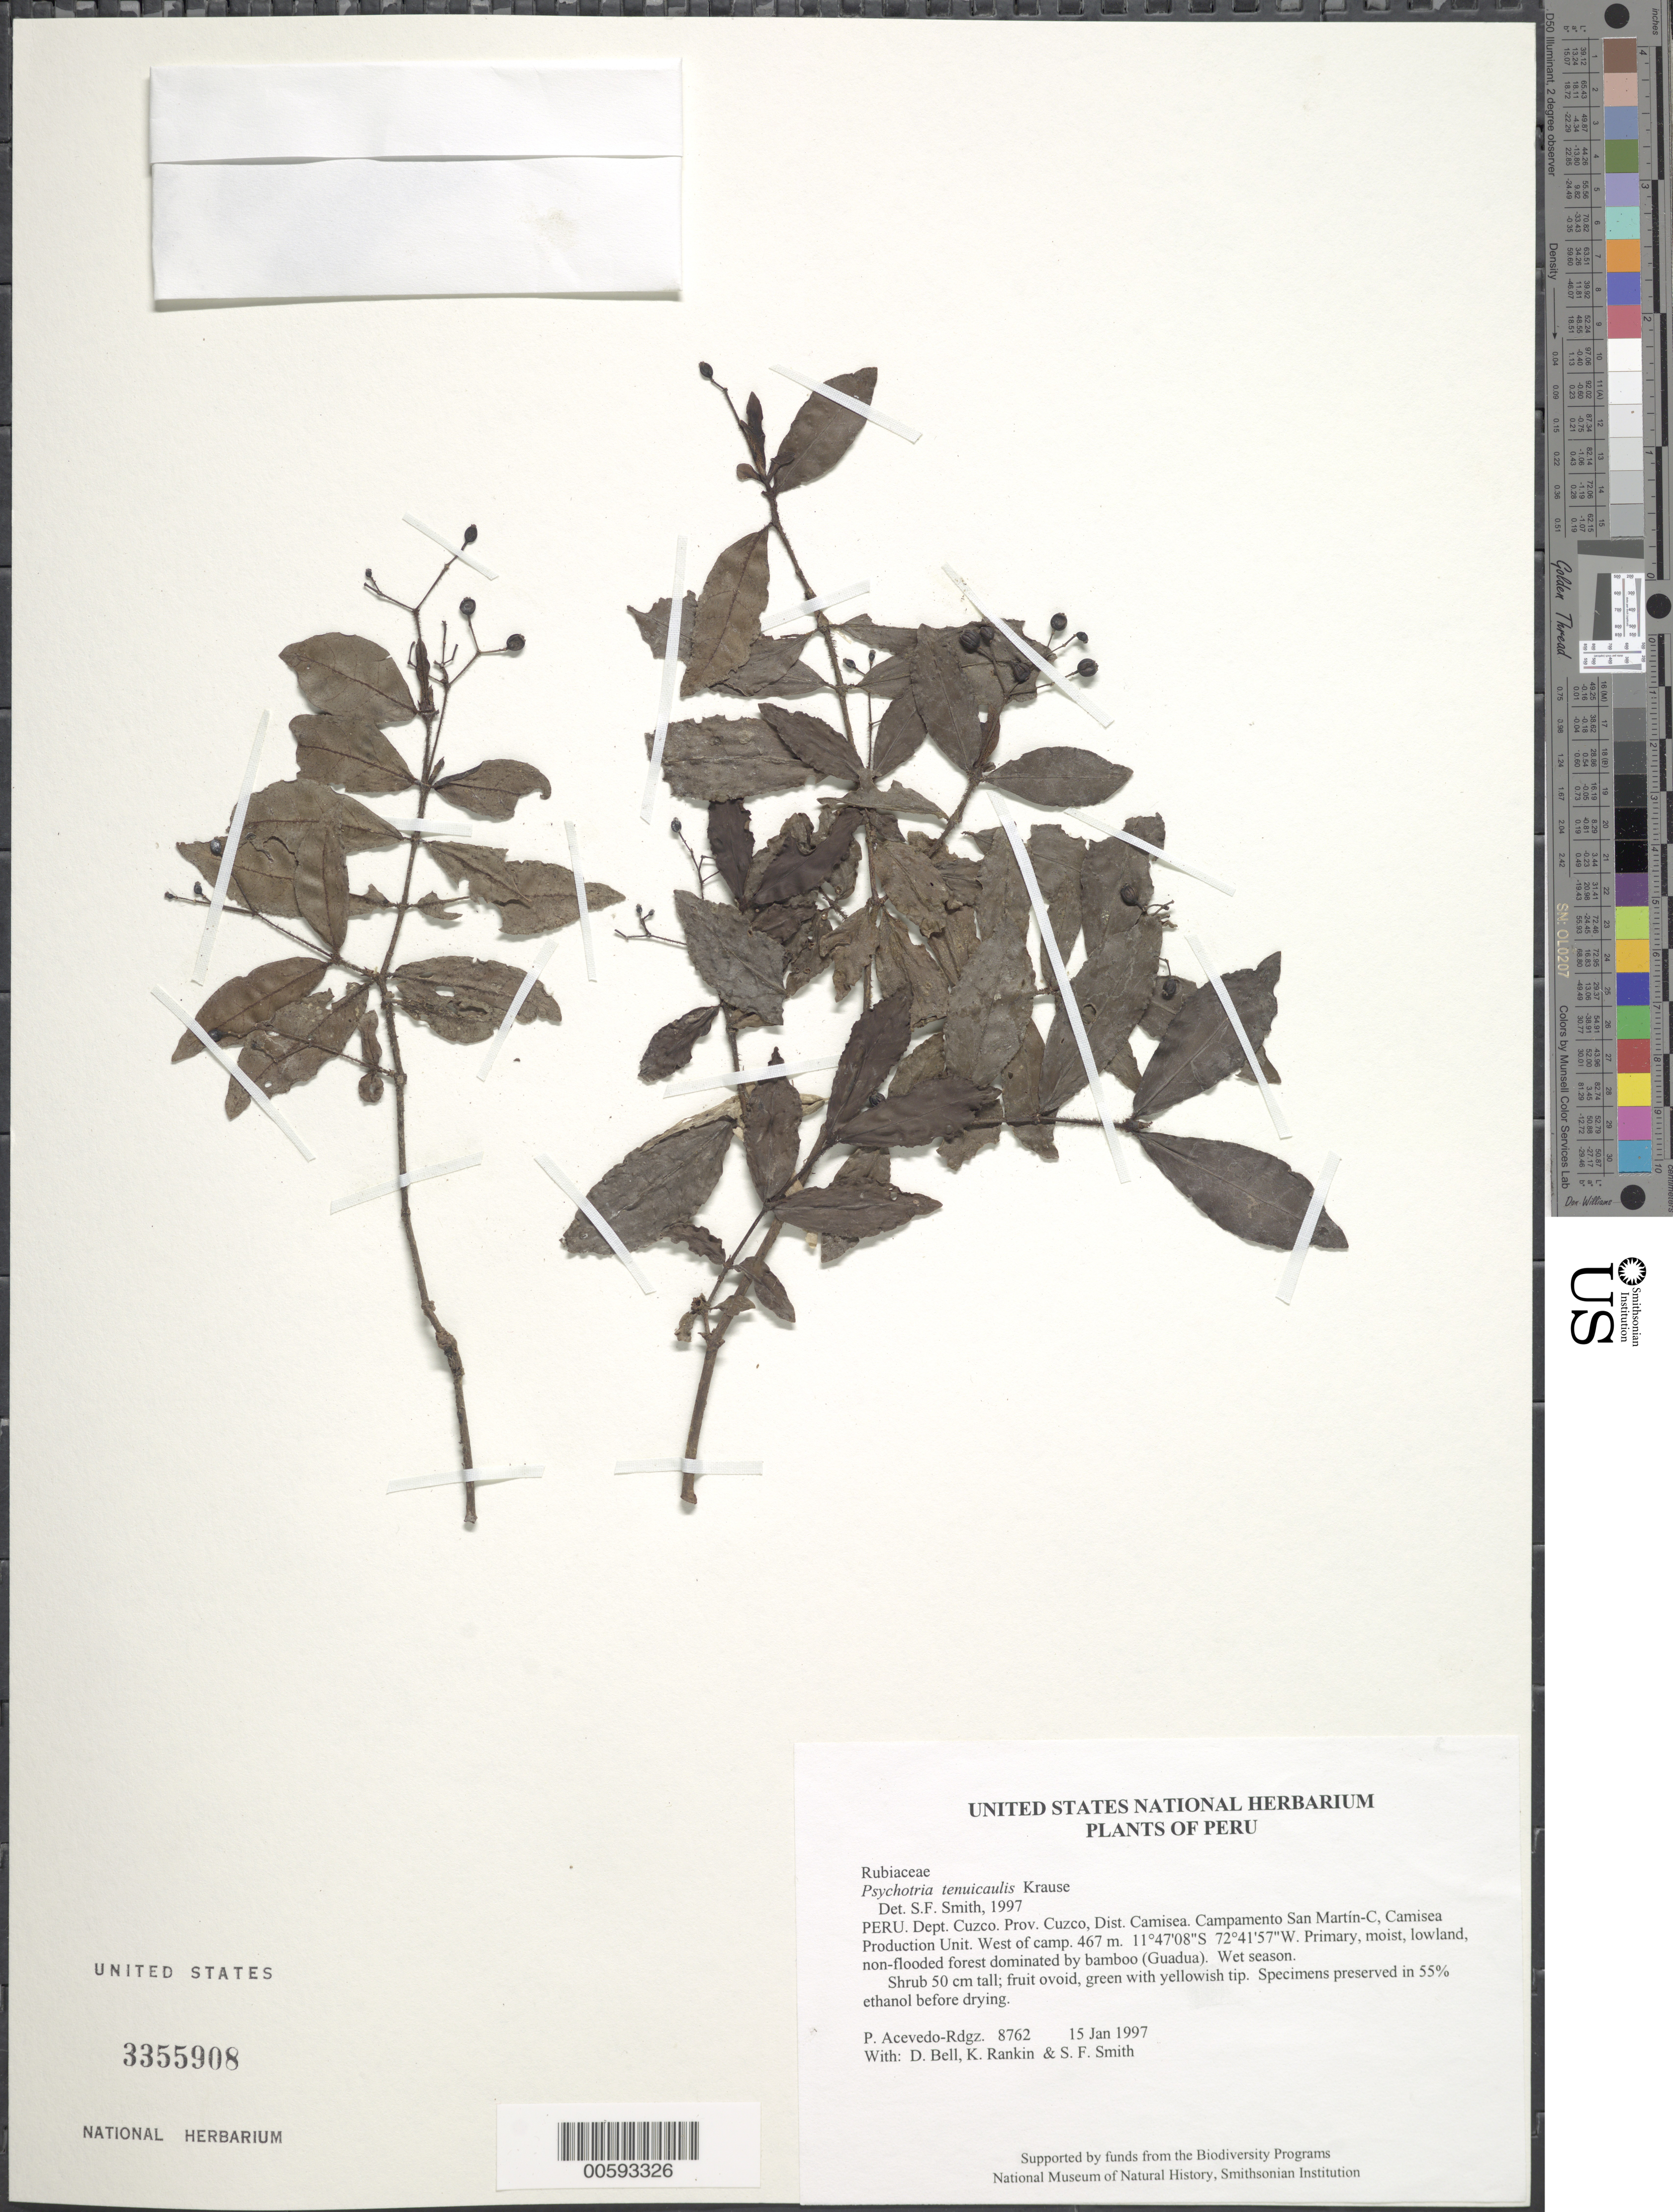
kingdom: Plantae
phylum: Tracheophyta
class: Magnoliopsida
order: Gentianales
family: Rubiaceae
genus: Psychotria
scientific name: Psychotria tenuicaulis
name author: K. Krause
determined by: Smith, Stephen F., (US), NMNH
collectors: P. Acevedo-Rodr., D. A. Bell, K. B. Rankin & S.F. Smith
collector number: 8762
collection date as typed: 15 Jan 1997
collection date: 1997-01-15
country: Peru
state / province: Cusco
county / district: Cusco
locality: Districto Camisea, Campamento San Martín-C, Camisea Production Unit. West of camp.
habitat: Primary, moist, lowland, non-flooded forest dominated by bamboo (Guadua). Wet season.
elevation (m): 467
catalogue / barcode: US 3355908